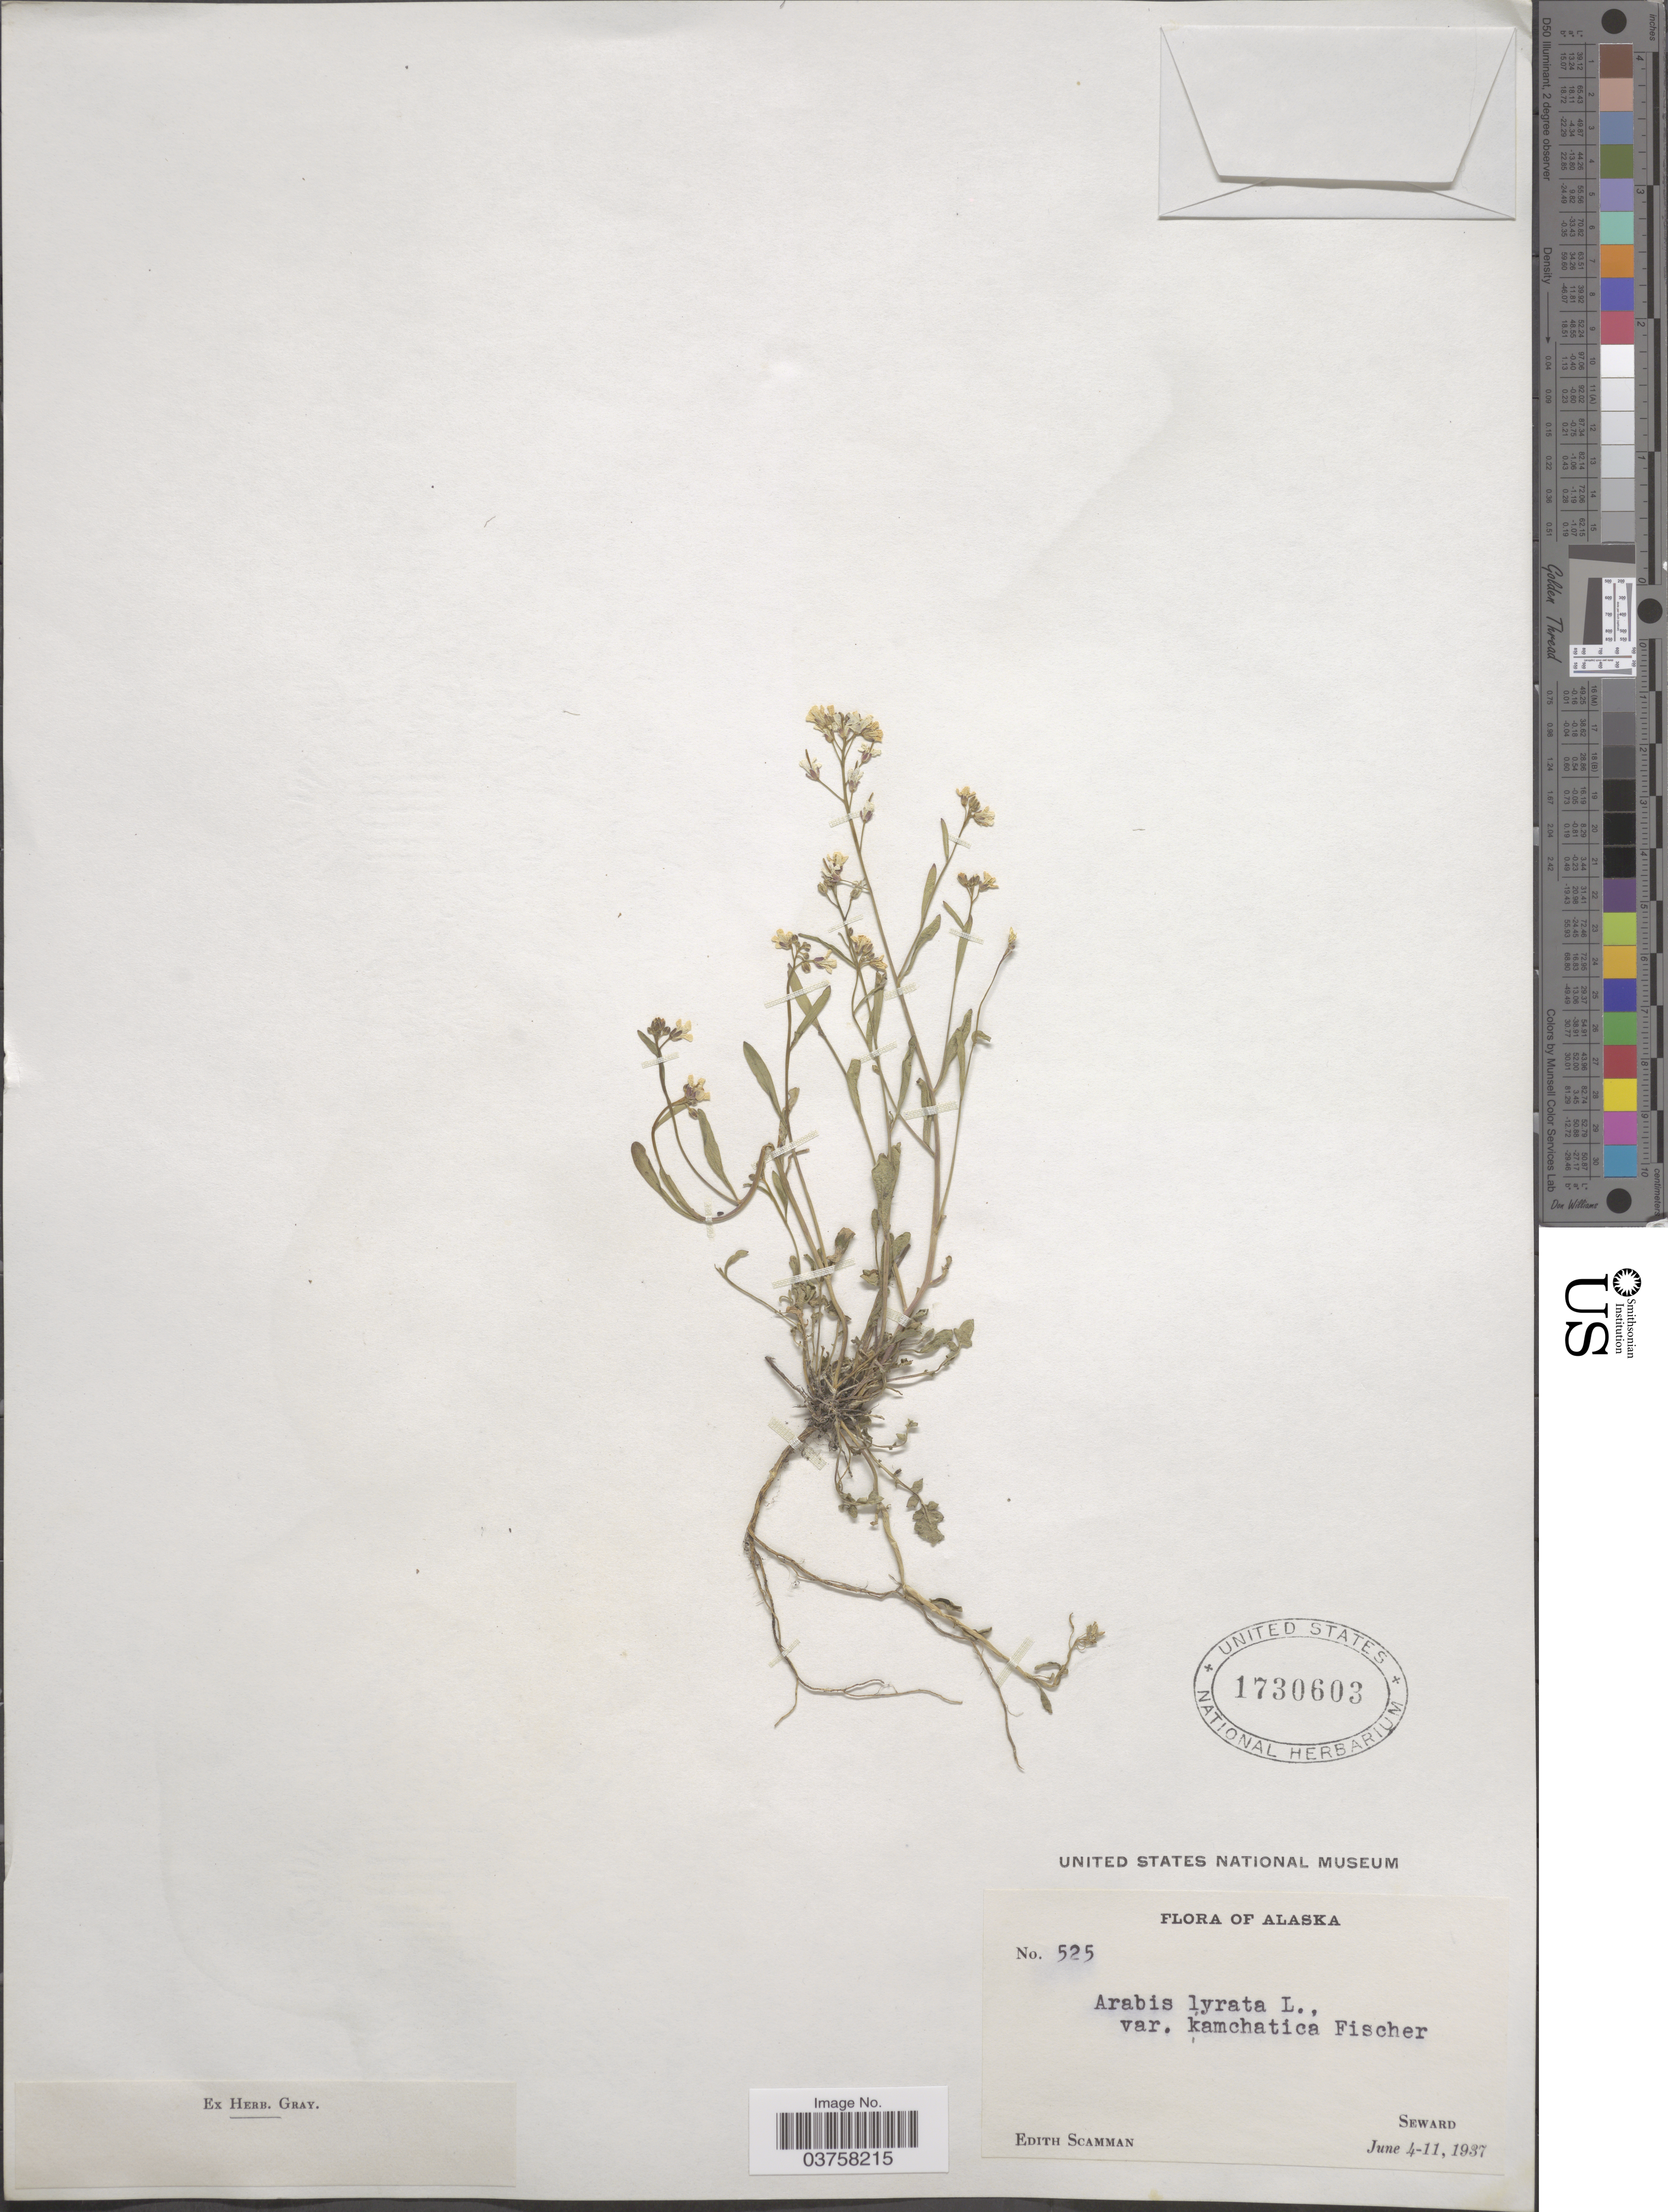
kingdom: Plantae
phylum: Tracheophyta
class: Magnoliopsida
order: Brassicales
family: Brassicaceae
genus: Arabis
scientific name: Arabis lyrata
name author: L.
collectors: E. Scamman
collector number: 525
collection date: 1937-06-04/1937-06-11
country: United States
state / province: Alaska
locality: Seward.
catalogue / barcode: US 1730603